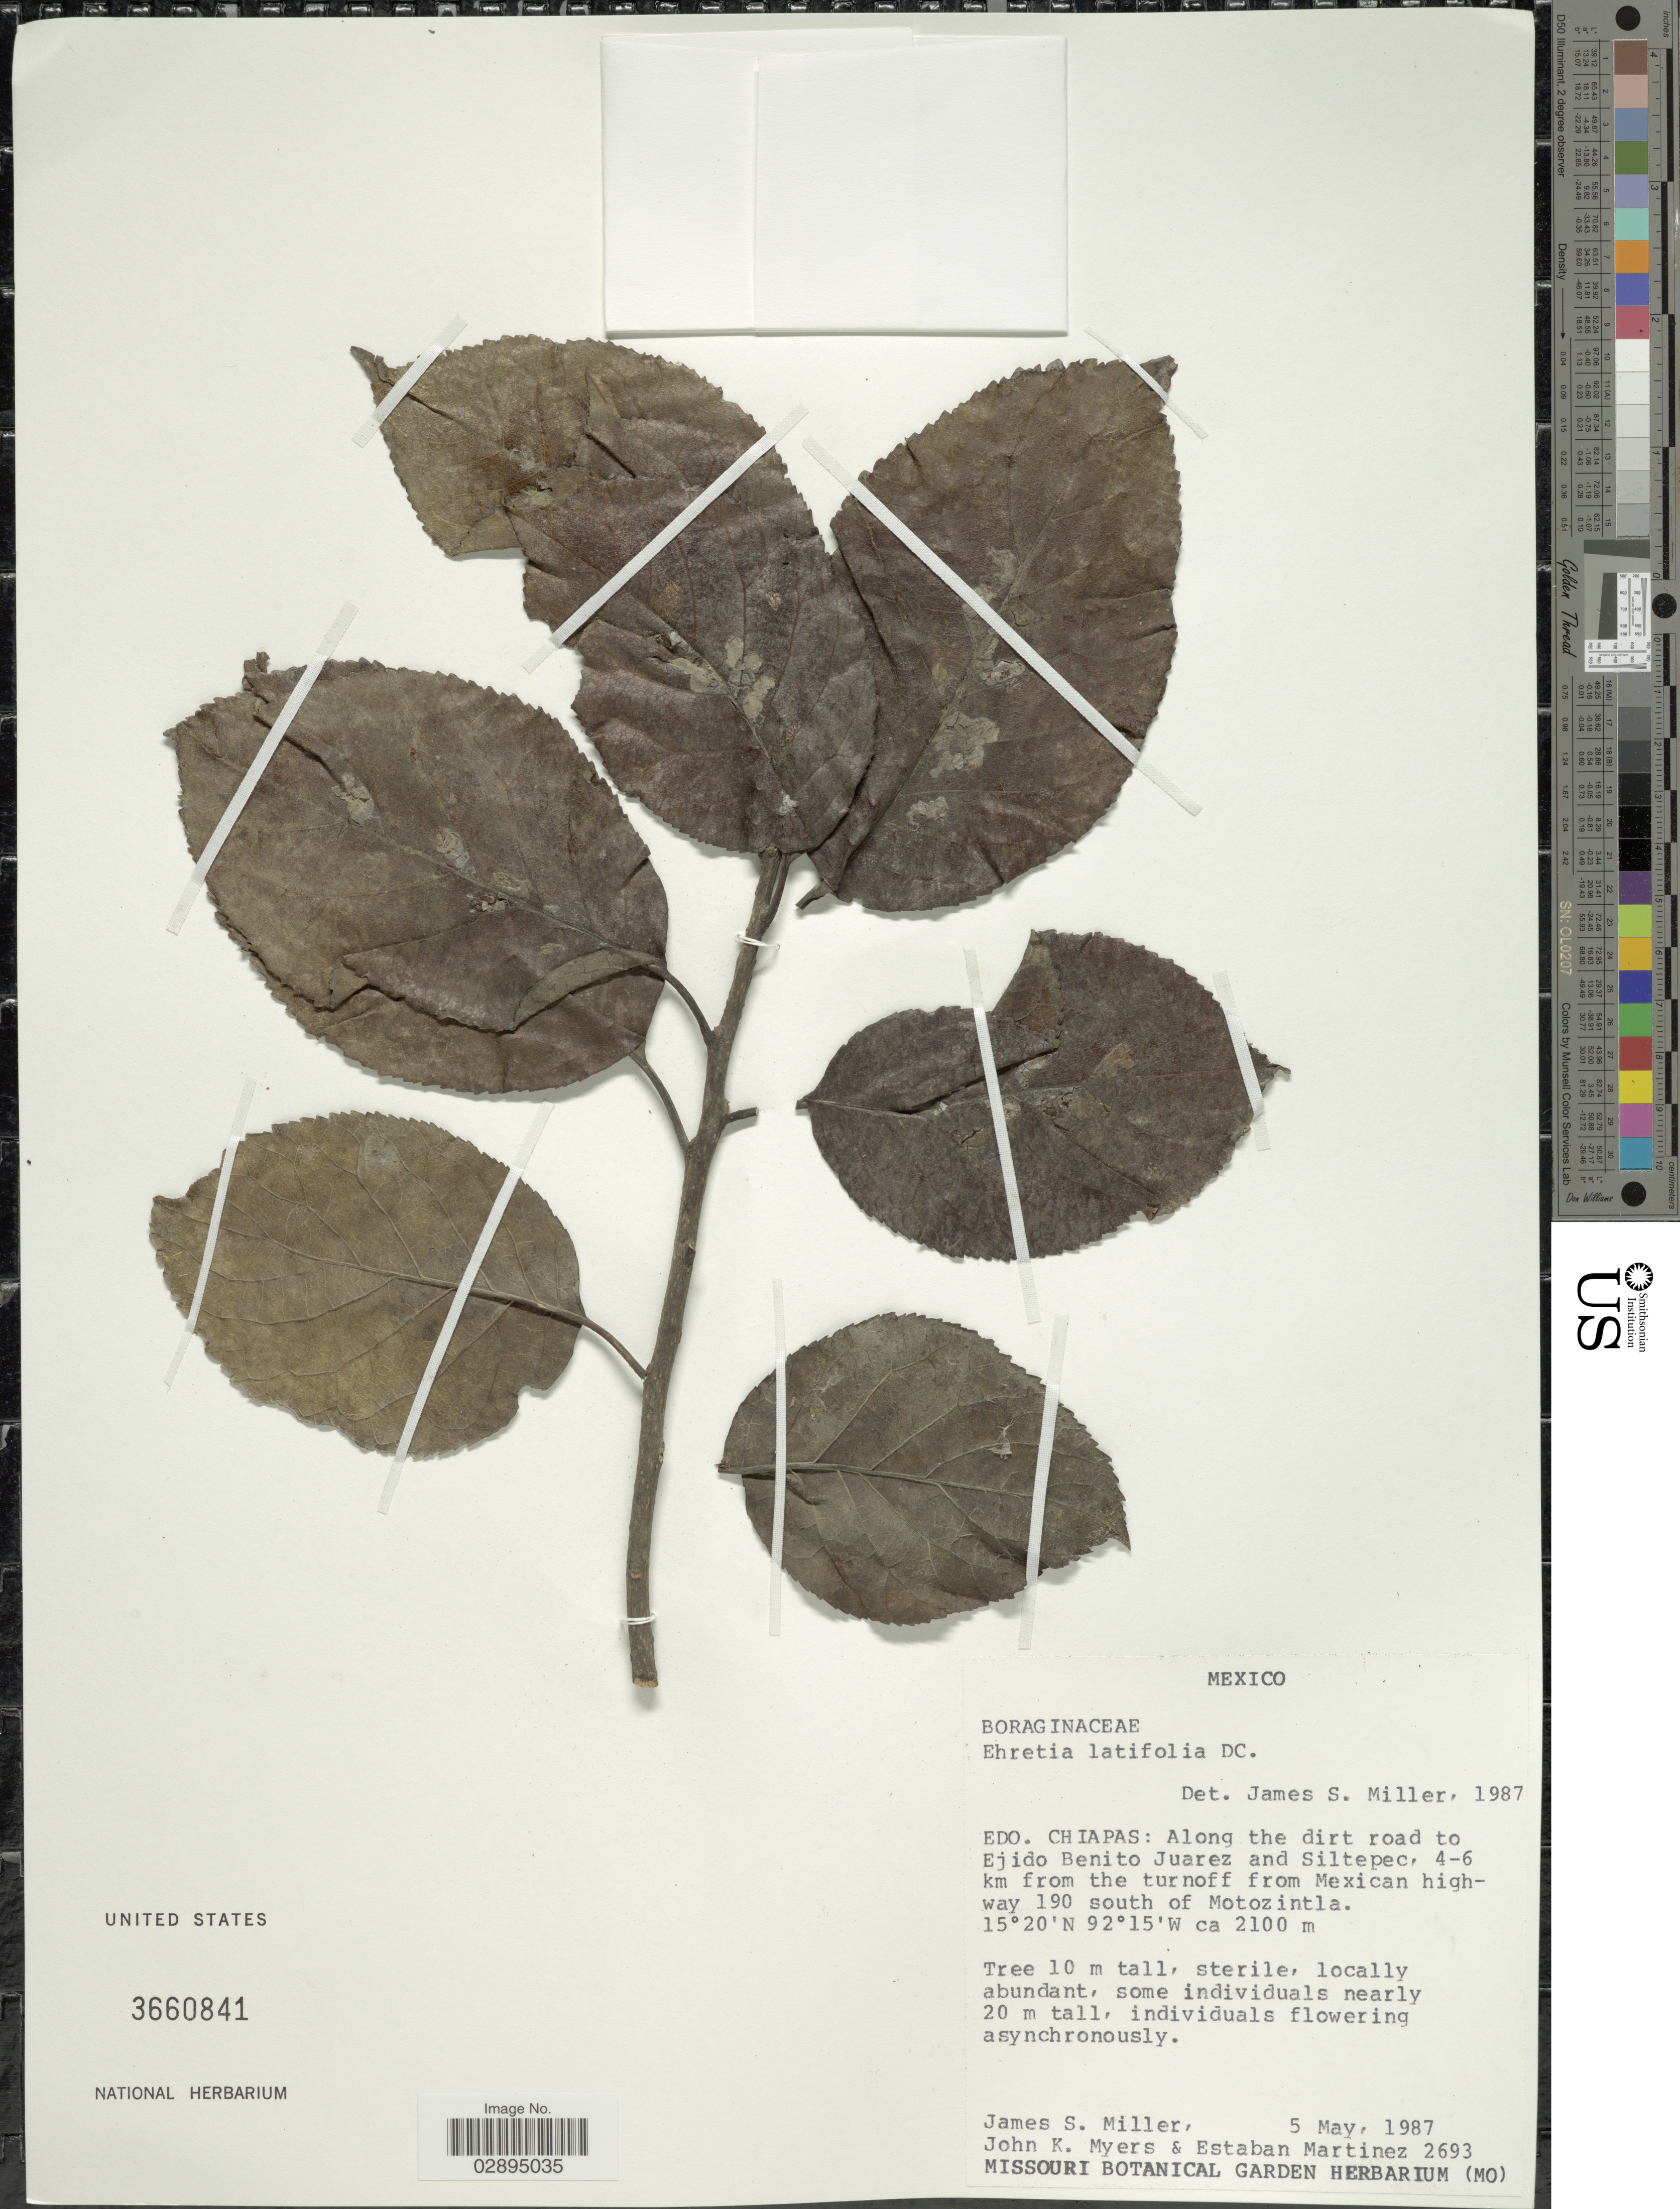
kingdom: Plantae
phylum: Tracheophyta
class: Magnoliopsida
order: Boraginales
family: Ehretiaceae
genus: Ehretia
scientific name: Ehretia latifolia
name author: DC.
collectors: J. S. Miller, J. Myers & E. Martínez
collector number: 2693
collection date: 1987-05-05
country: Mexico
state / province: Chiapas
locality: Edo. Chiapas: Along the dirt road to Ejido Benito Juarez and Siltepec, 4-6 km from the turnoff from Mexican highway 190 south of Motozintla.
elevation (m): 2100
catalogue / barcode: US 3660841